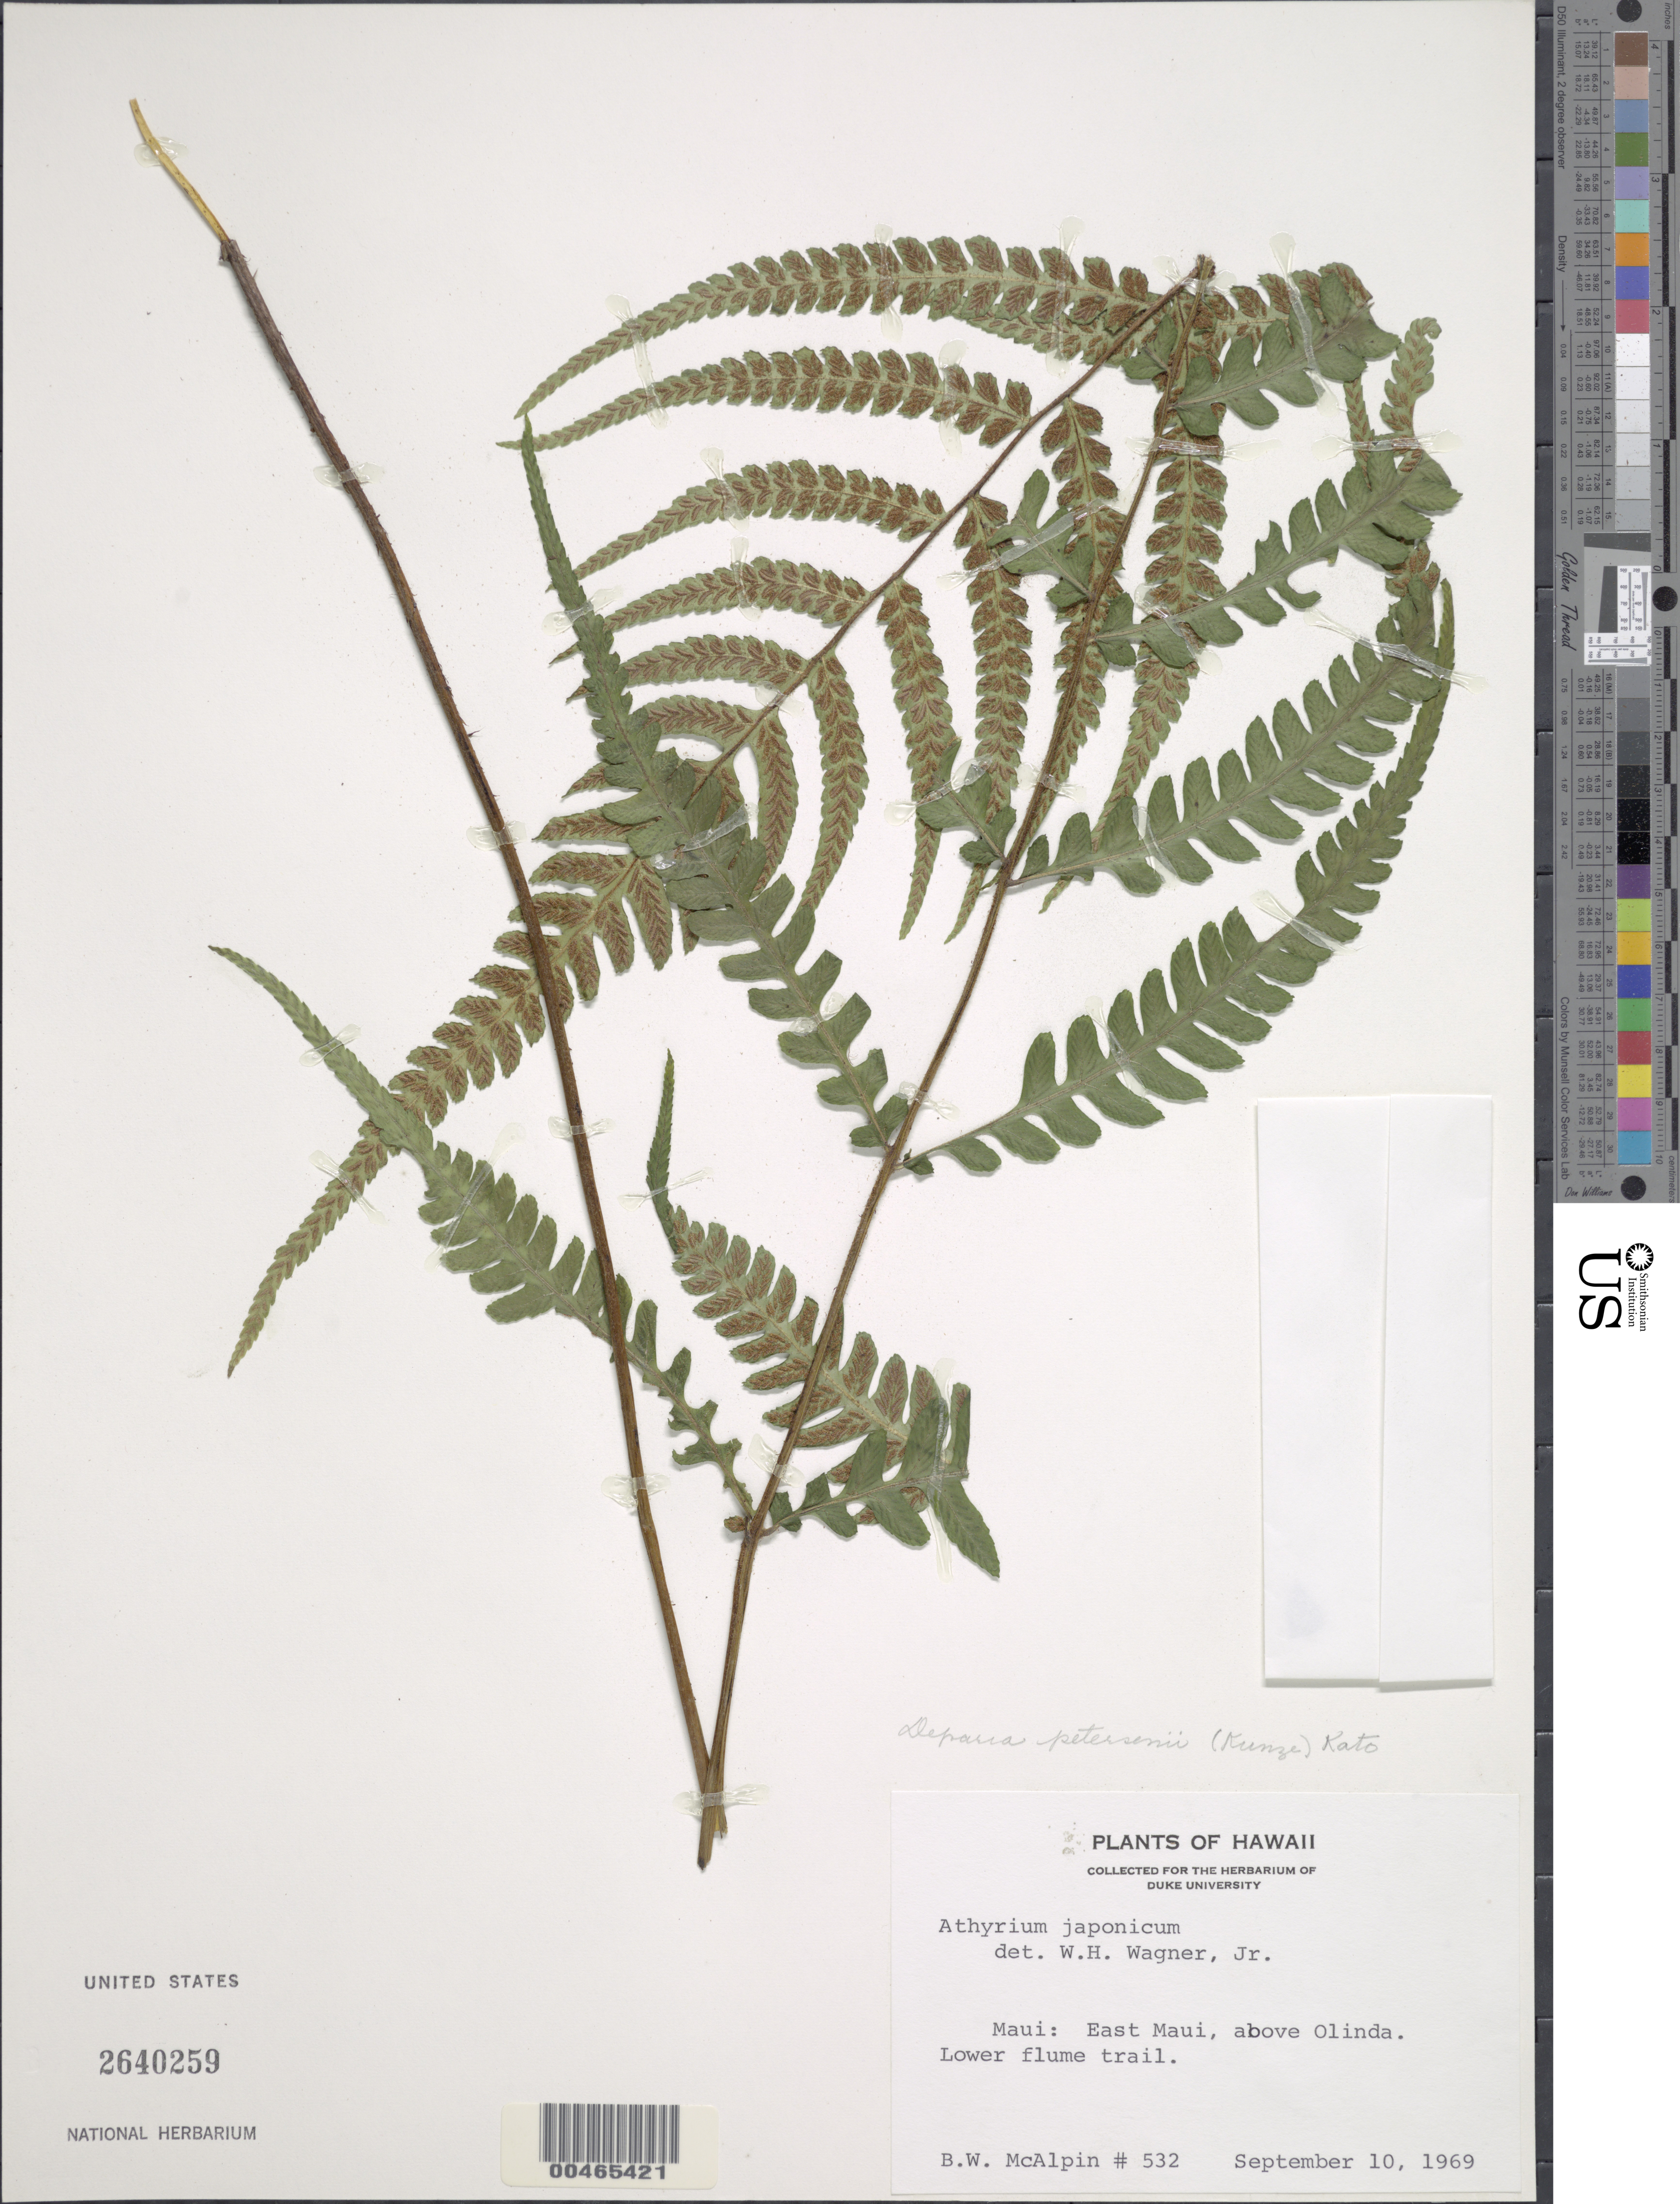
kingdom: Plantae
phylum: Tracheophyta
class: Polypodiopsida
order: Polypodiales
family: Athyriaceae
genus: Deparia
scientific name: Deparia petersenii subsp. petersenii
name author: (Kunze) M. Kato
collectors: B. McAlpine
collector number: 532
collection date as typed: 10 Sep 1969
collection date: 1969-09-10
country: United States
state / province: Hawaii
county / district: Maui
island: Maui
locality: Above Olinda, E Maui, Maui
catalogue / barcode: US 2640259